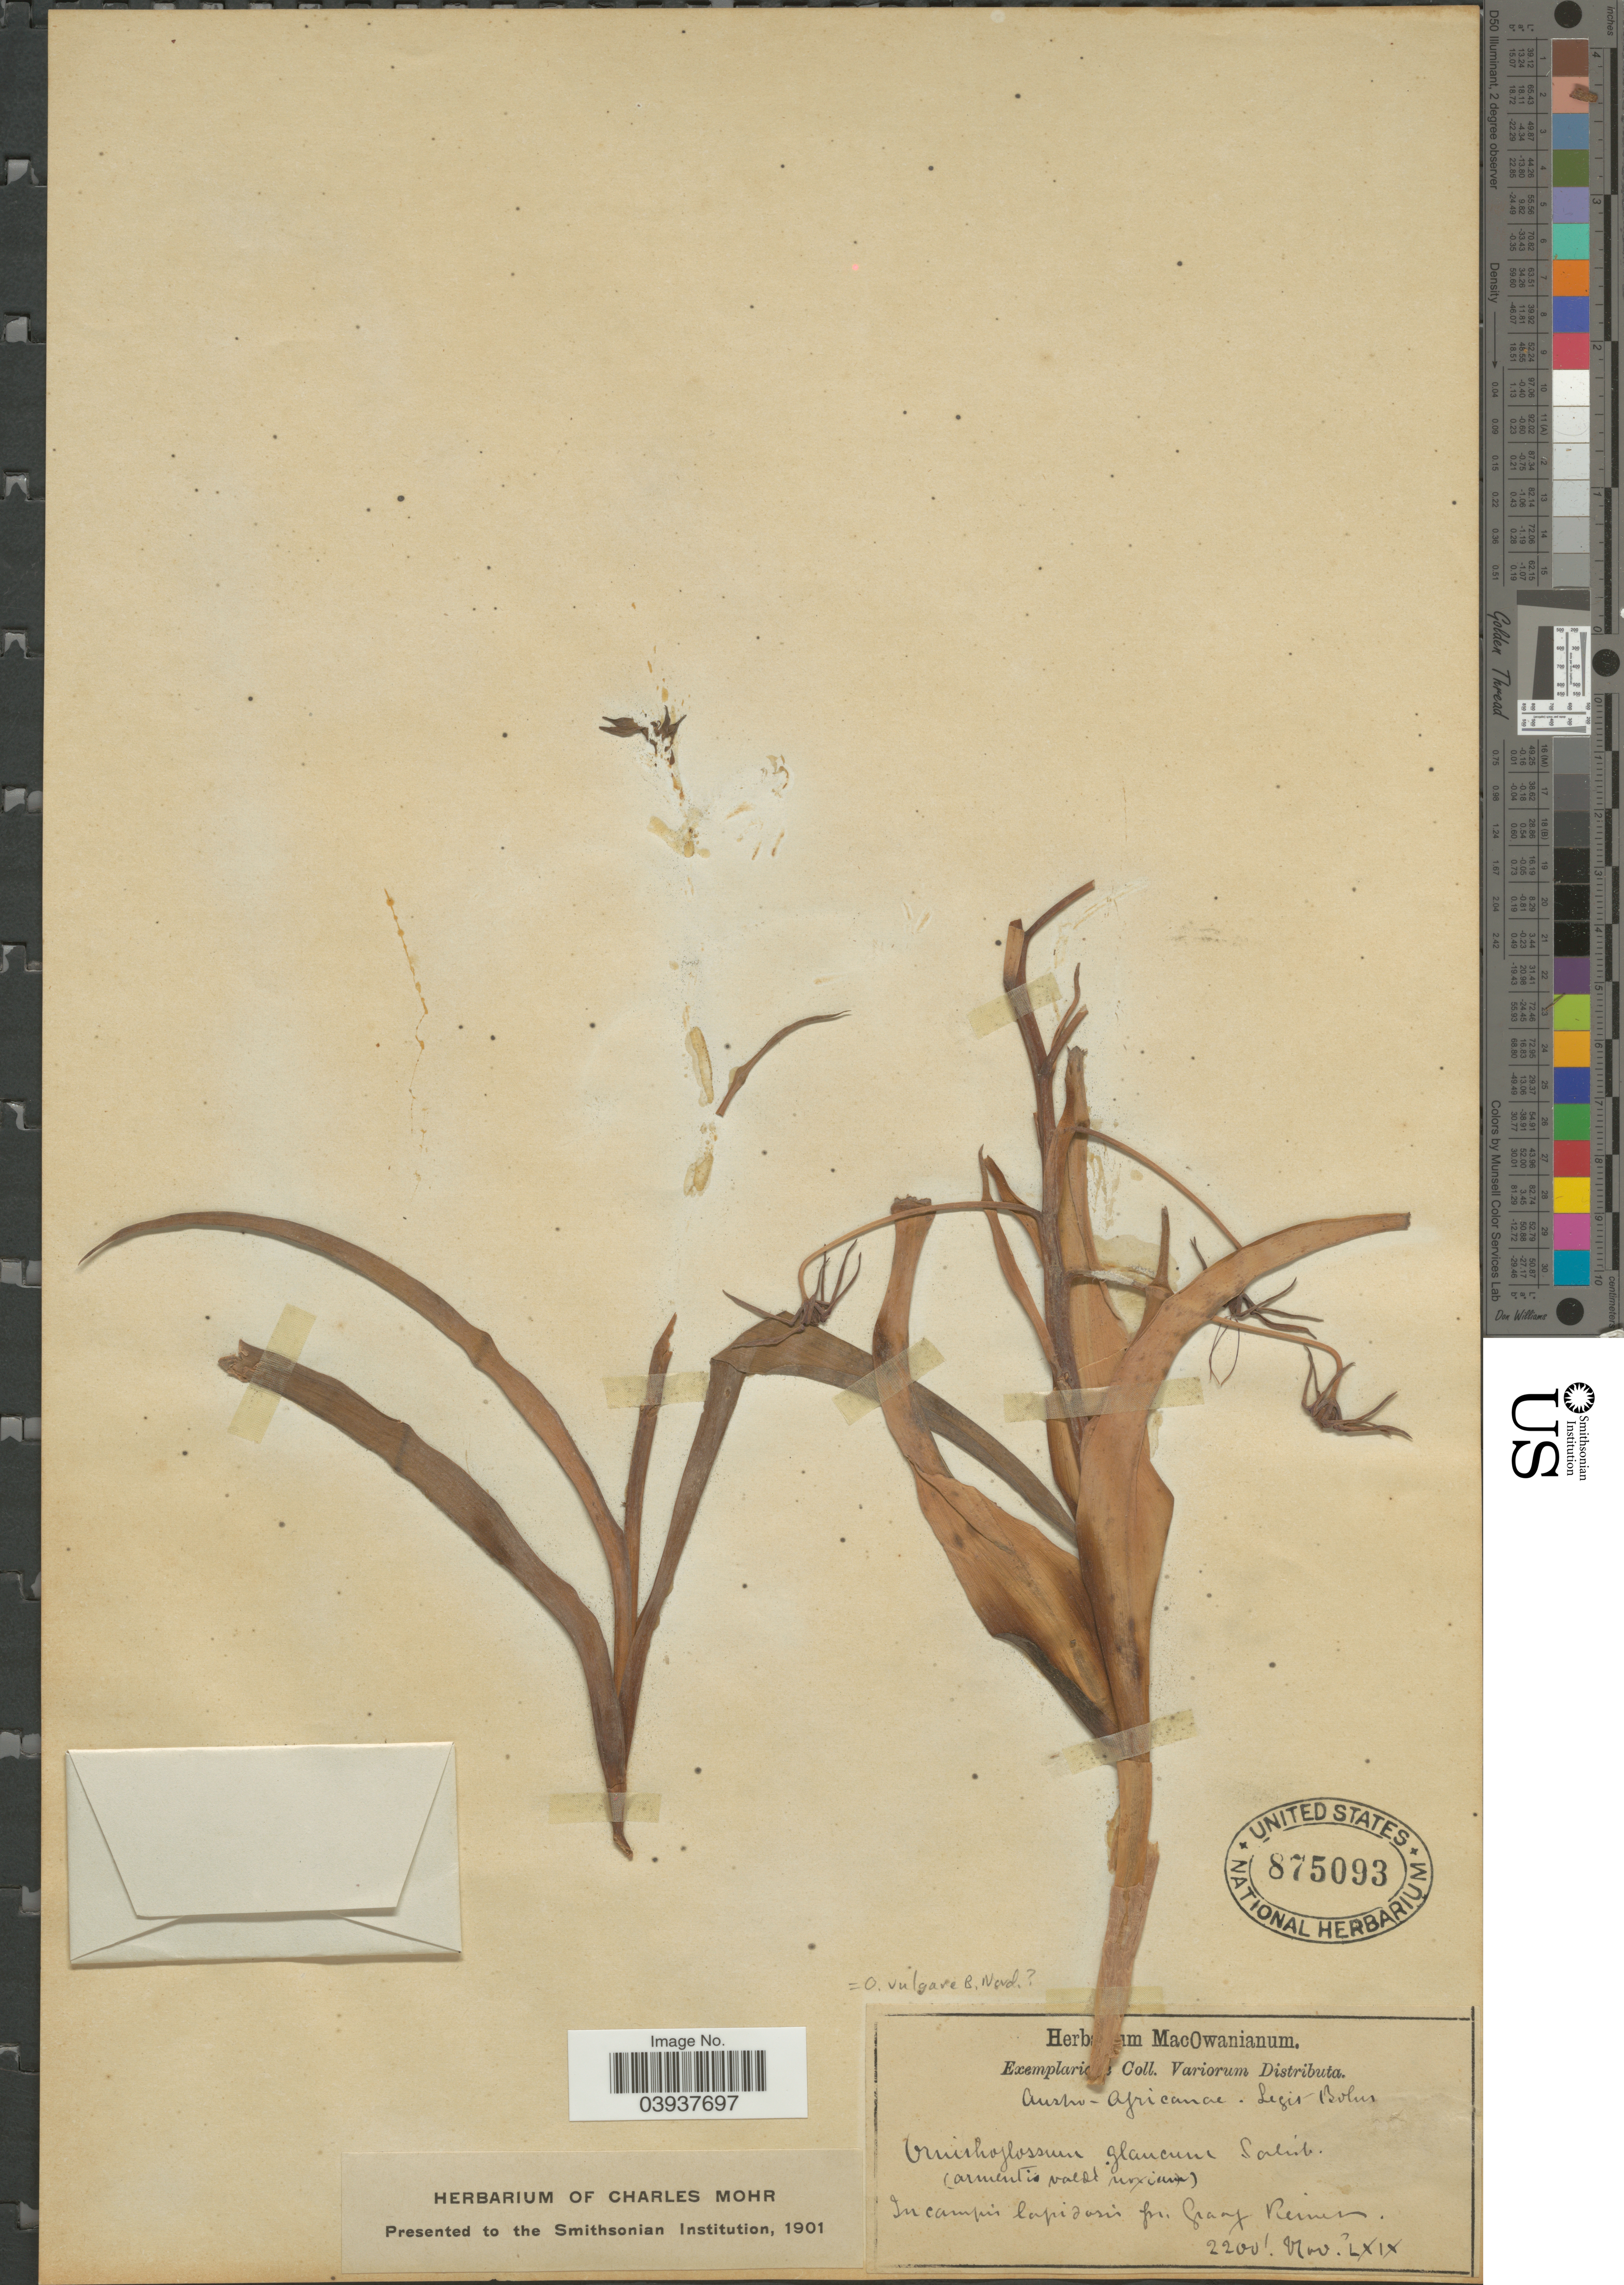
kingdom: Plantae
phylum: Tracheophyta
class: Liliopsida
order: Liliales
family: Colchicaceae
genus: Ornithoglossum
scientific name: Ornithoglossum vulgare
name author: B. Nord.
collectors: H. Bolus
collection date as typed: Transcribed d/m/y: /11/69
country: Namibia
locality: Austro-Africanae. In campis lapidosis fr. Karas Reinfels.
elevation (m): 671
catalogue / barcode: US 875093